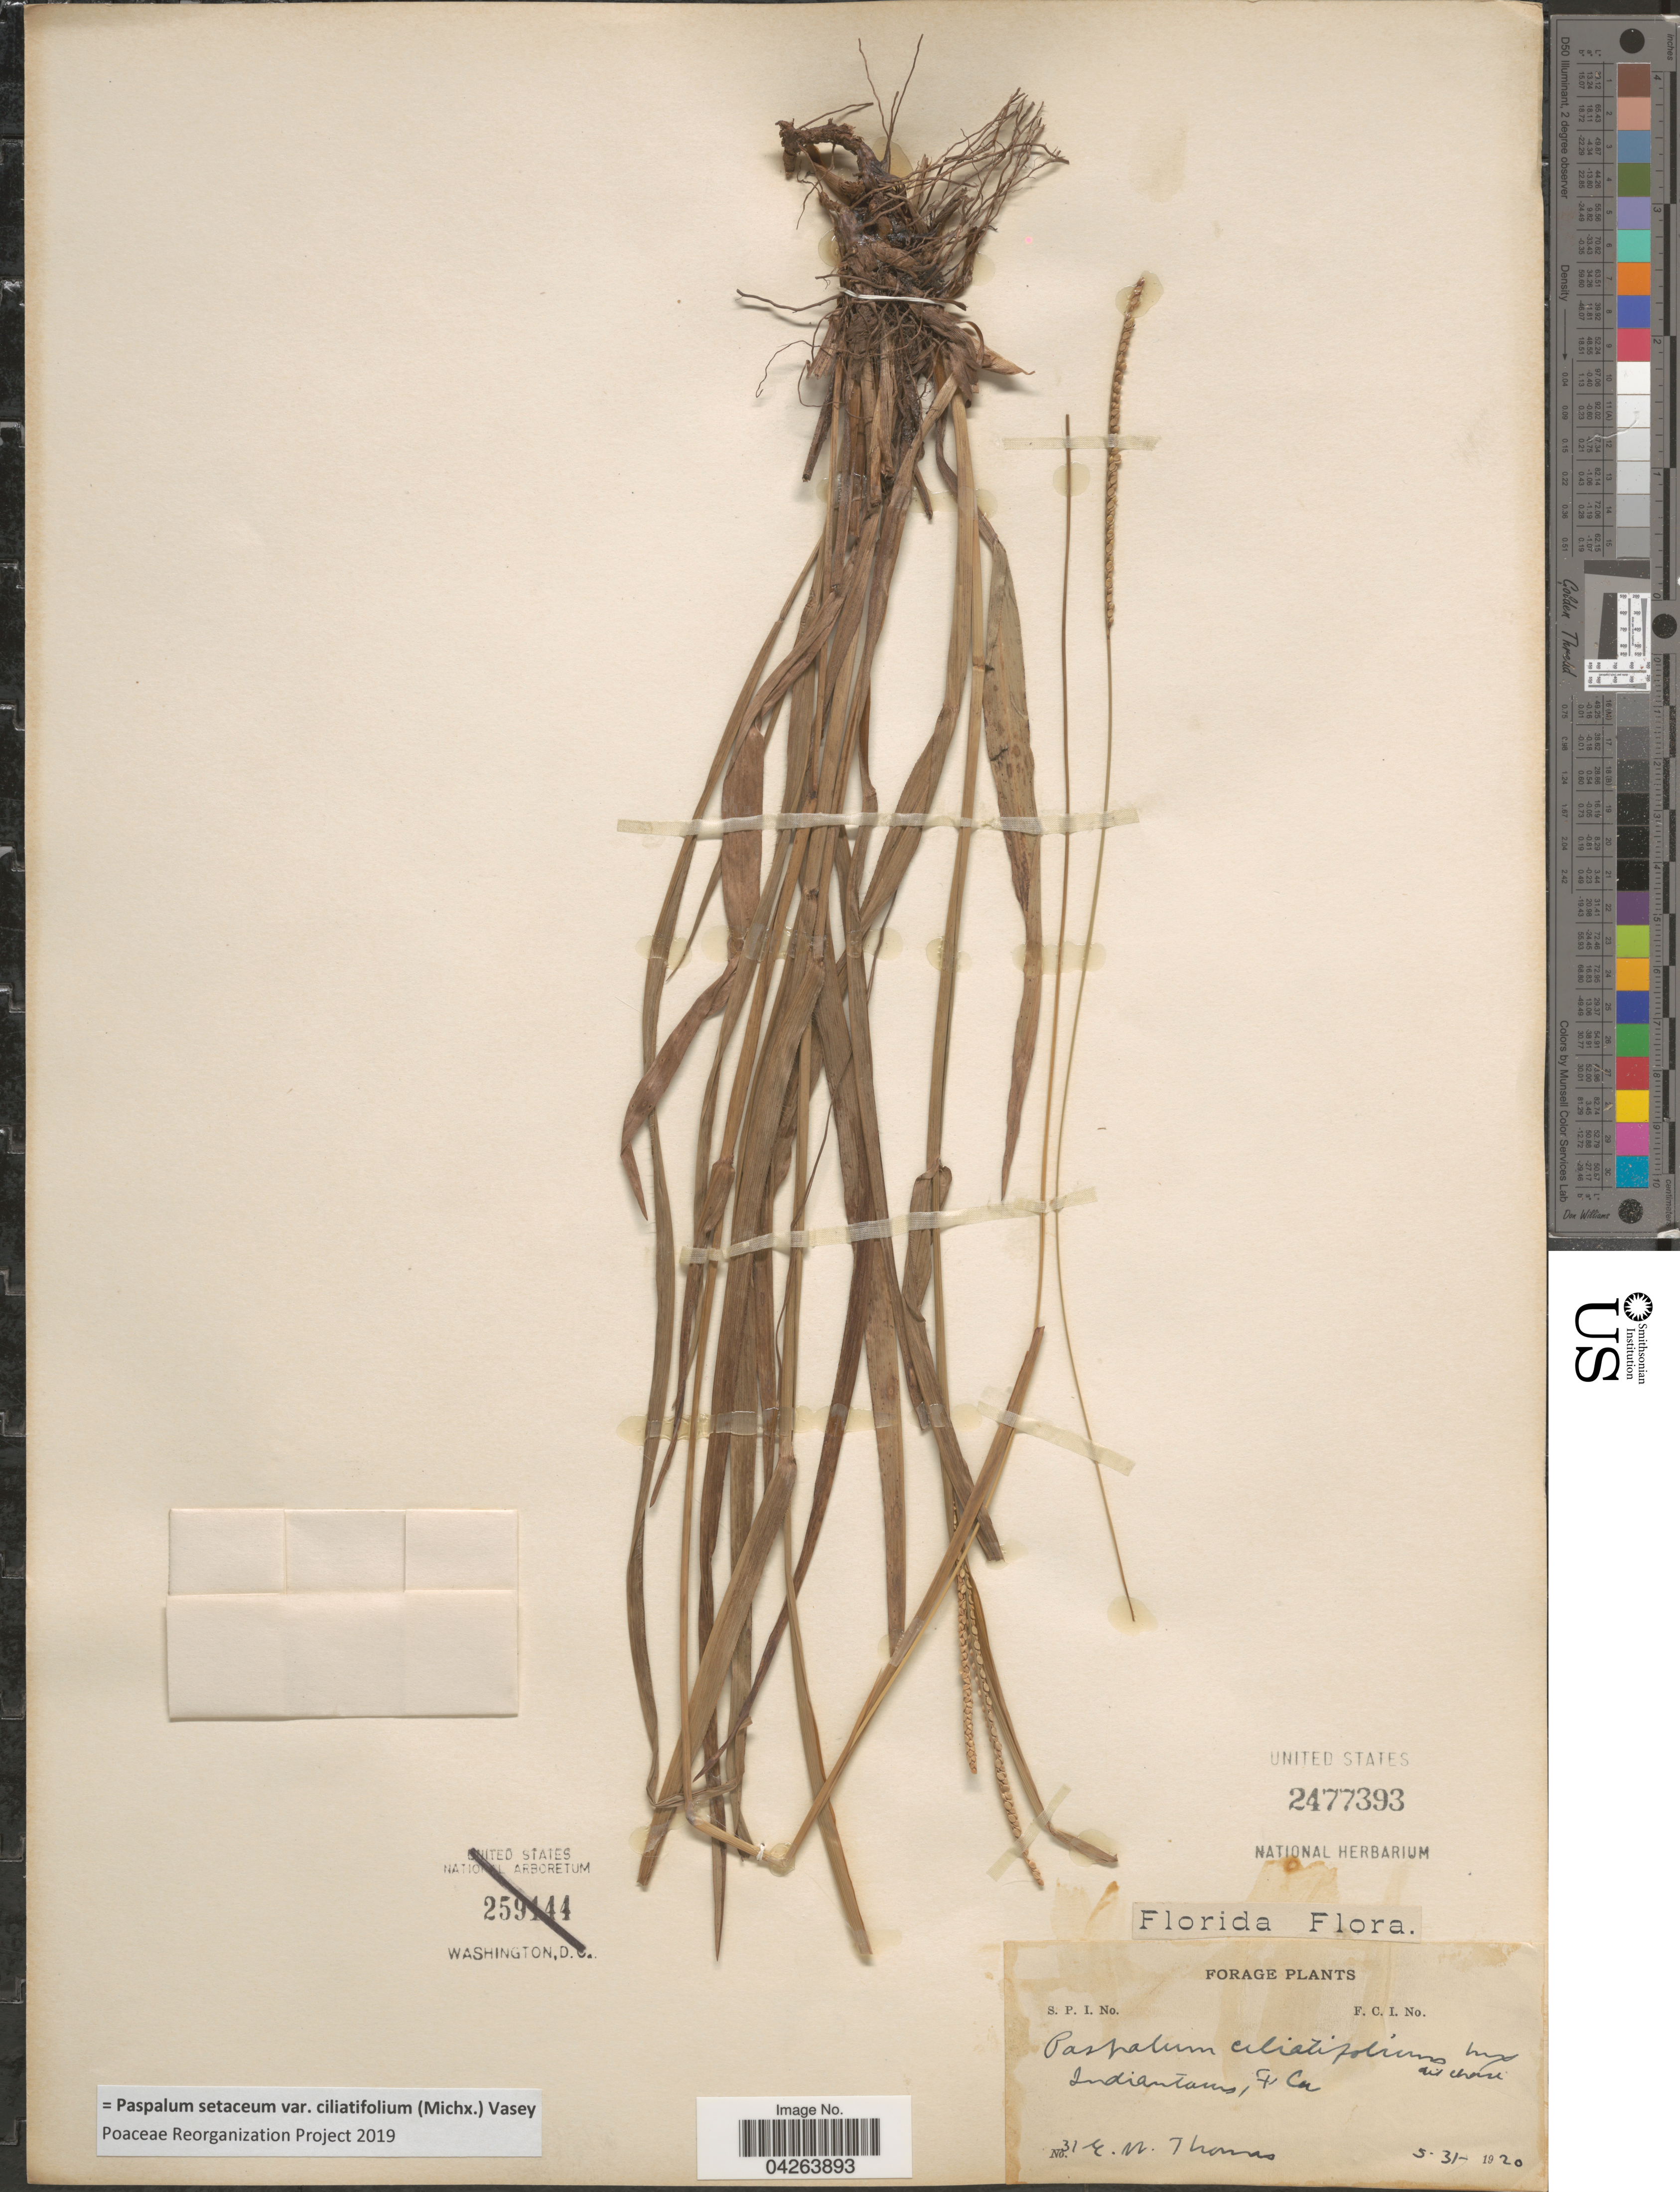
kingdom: Plantae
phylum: Tracheophyta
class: Liliopsida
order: Poales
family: Poaceae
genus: Paspalum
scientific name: Paspalum setaceum var. ciliatifolium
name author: (Michx.) Vasey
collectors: E. Thomas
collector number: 31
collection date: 1920-05-31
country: United States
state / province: Florida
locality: Indiantown, F. Co.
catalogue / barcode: US 2477393